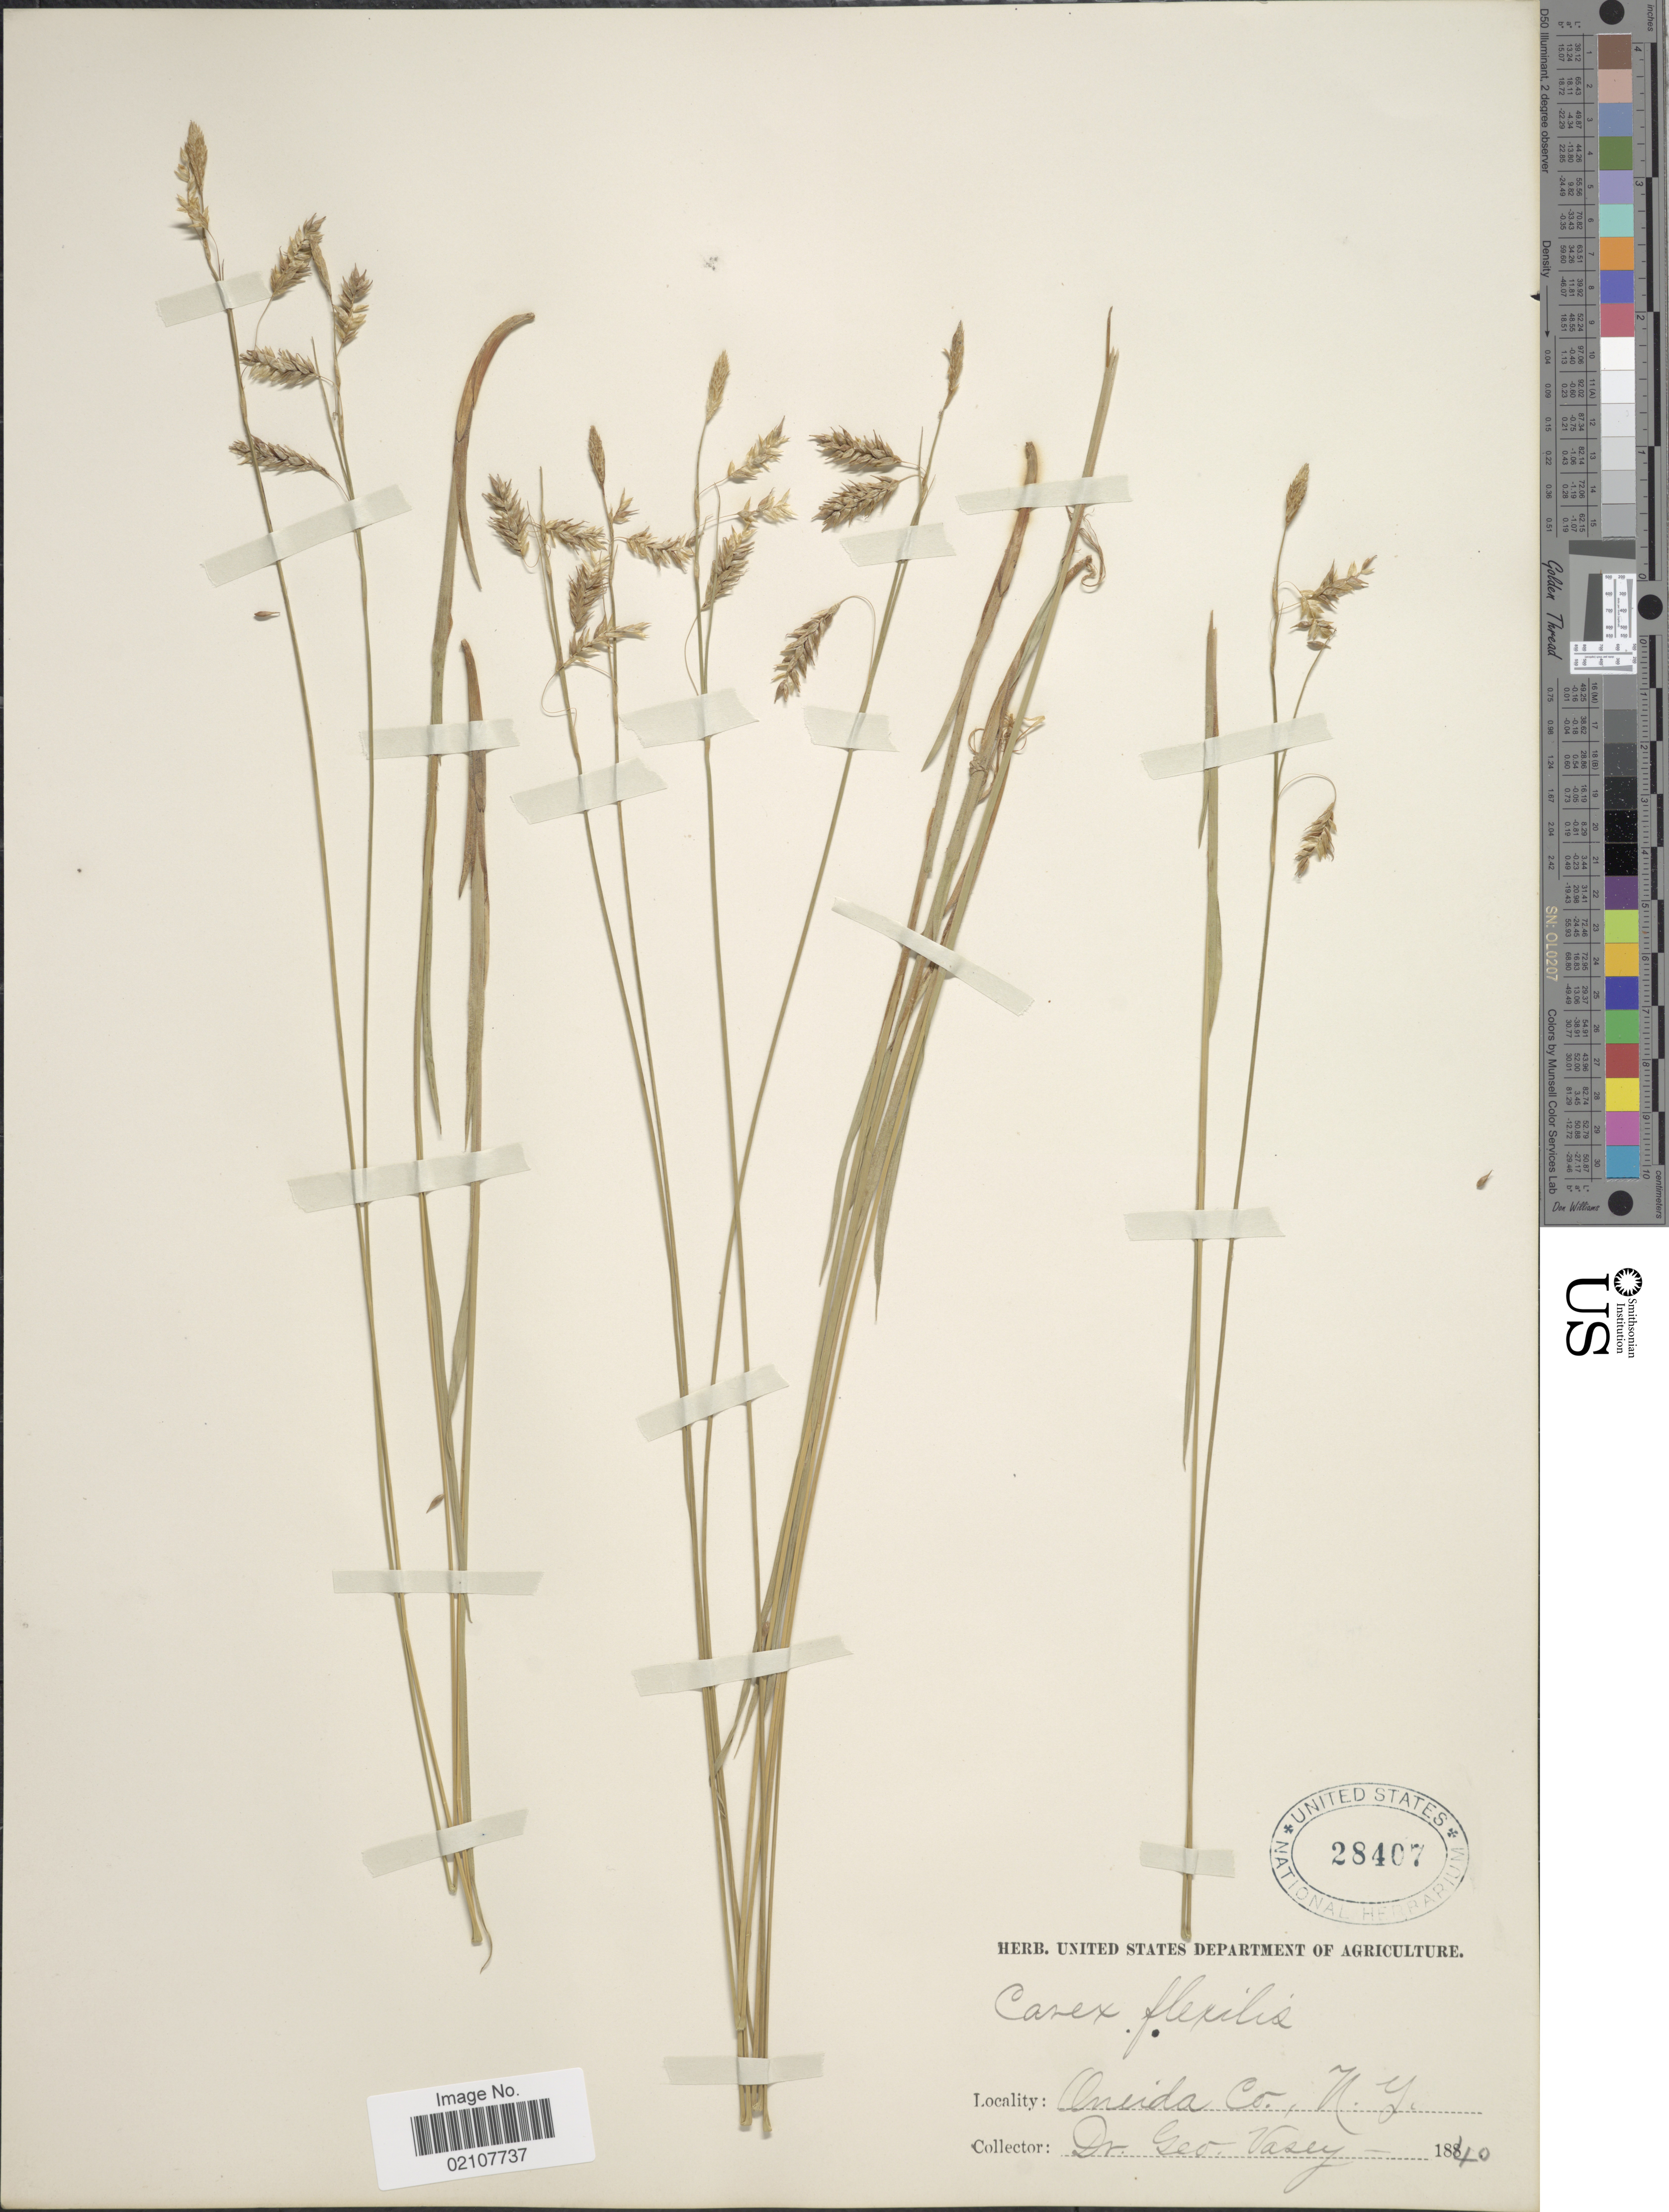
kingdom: Plantae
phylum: Tracheophyta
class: Liliopsida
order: Poales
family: Cyperaceae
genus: Carex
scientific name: Carex castanea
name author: Wahlenb.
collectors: G. R. Vasey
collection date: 1840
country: United States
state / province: New York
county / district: Oneida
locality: Oneida Co.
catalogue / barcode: US 28407